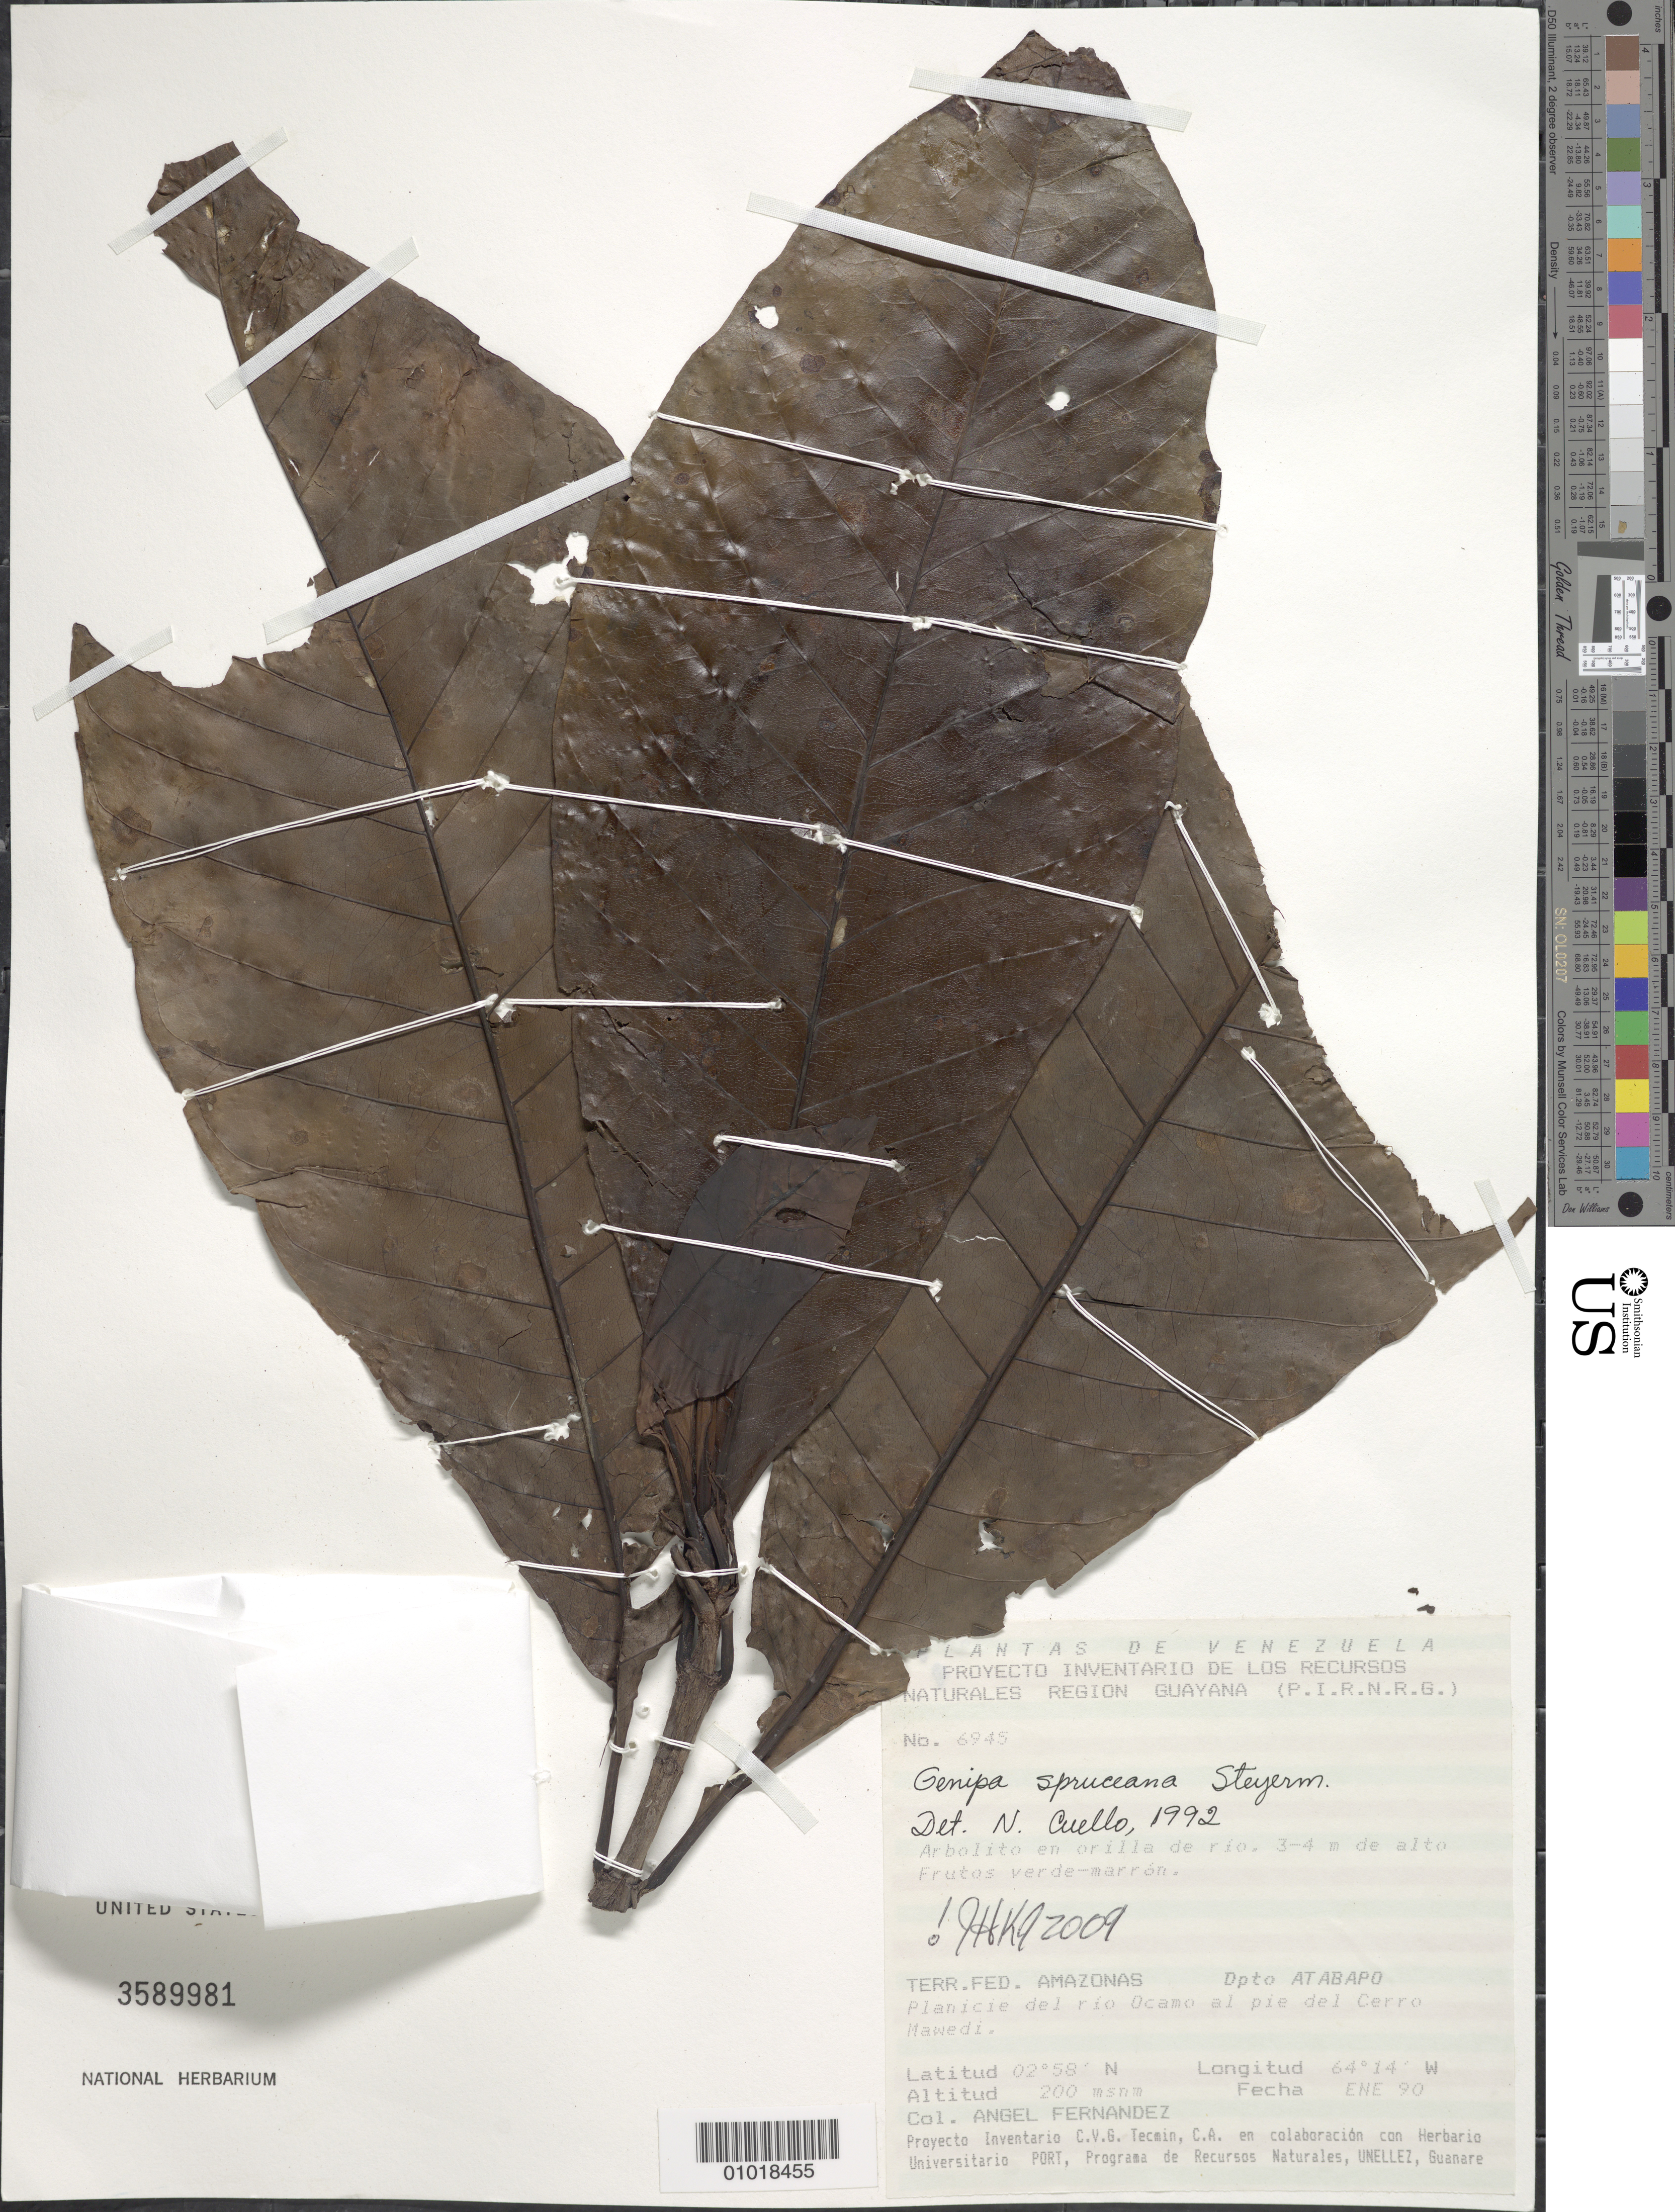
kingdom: Plantae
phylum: Tracheophyta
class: Magnoliopsida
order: Gentianales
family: Rubiaceae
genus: Genipa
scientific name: Genipa spruceana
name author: Steyerm.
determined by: Kirkbride, J. H.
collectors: A. Fernández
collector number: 6945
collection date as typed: Jan-90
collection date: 1990-01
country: Venezuela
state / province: Amazonas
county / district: Atabapo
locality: Río Ocamo, Cerro Mawedi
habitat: Orillo del rio; planicie del rio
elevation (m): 340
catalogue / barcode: US 3589981